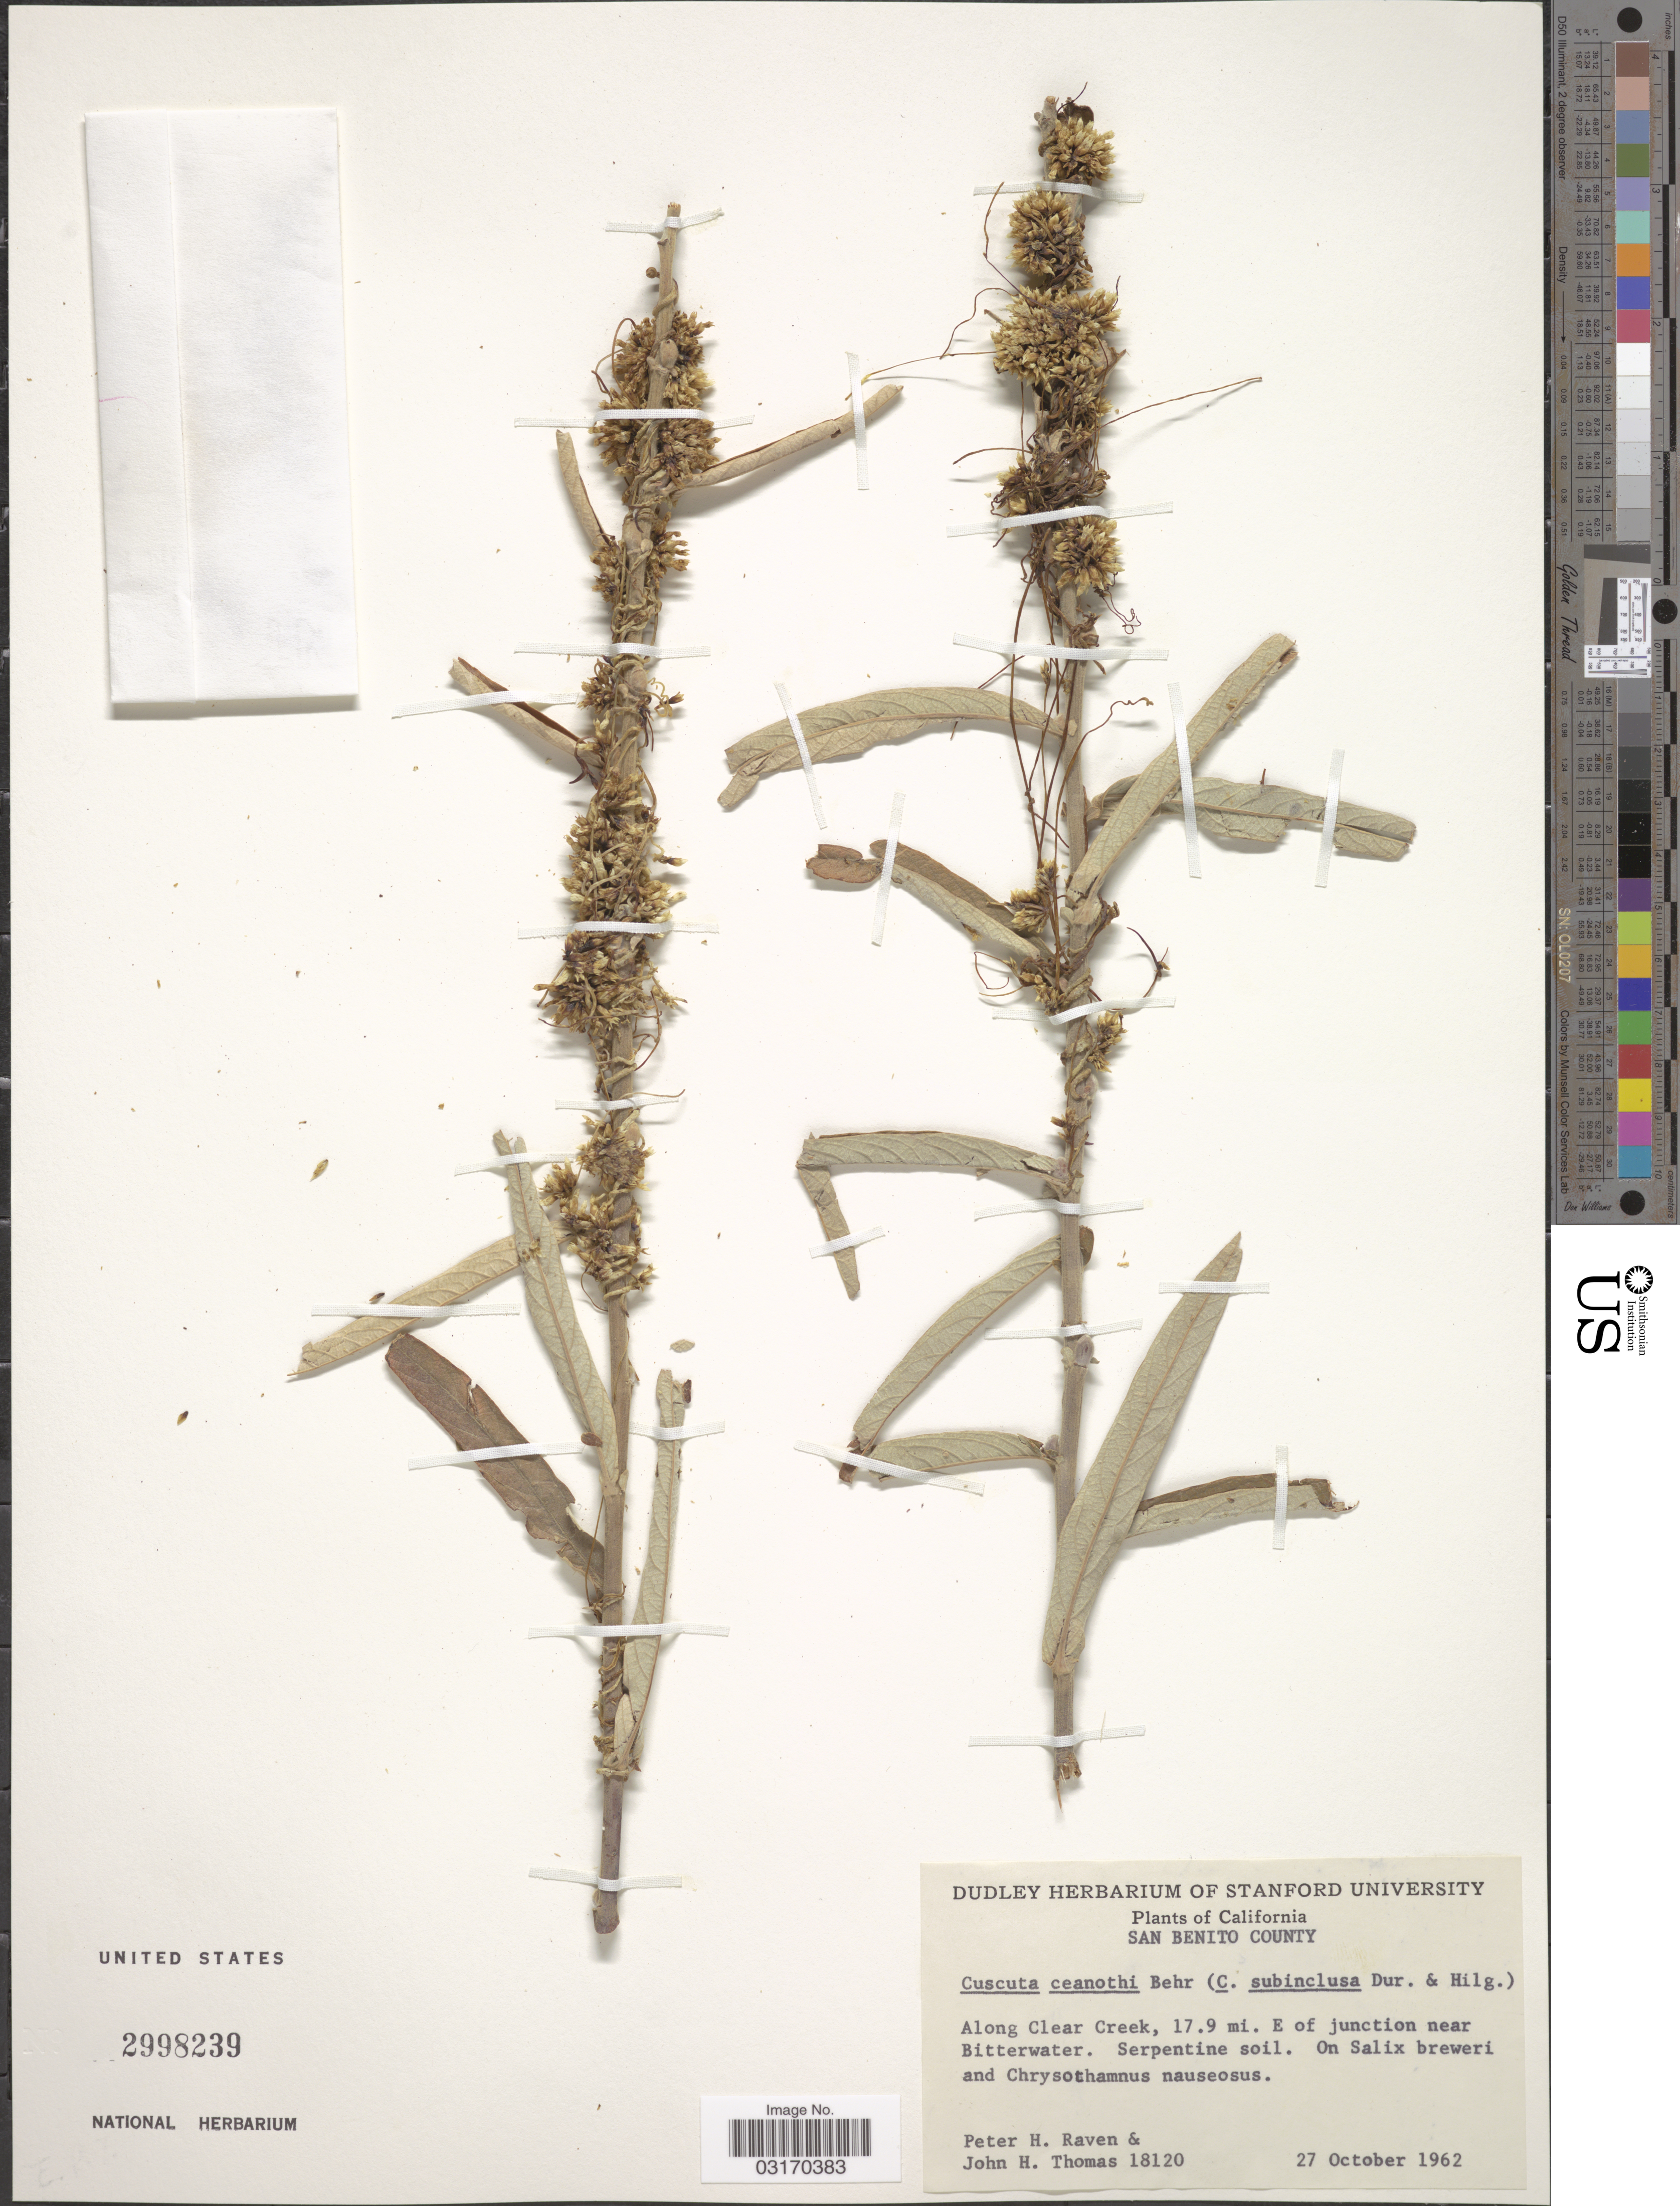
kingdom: Plantae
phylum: Tracheophyta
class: Magnoliopsida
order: Solanales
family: Convolvulaceae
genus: Cuscuta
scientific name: Cuscuta subinclusa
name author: Durand & Hilg.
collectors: P. Raven & J. H. Thomas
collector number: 18120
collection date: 1962-10-27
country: United States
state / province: California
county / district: San Benito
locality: San Benito County. Along Clear Creek, 17.9 mi. E of junction near Bitterwater.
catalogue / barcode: US 2998239